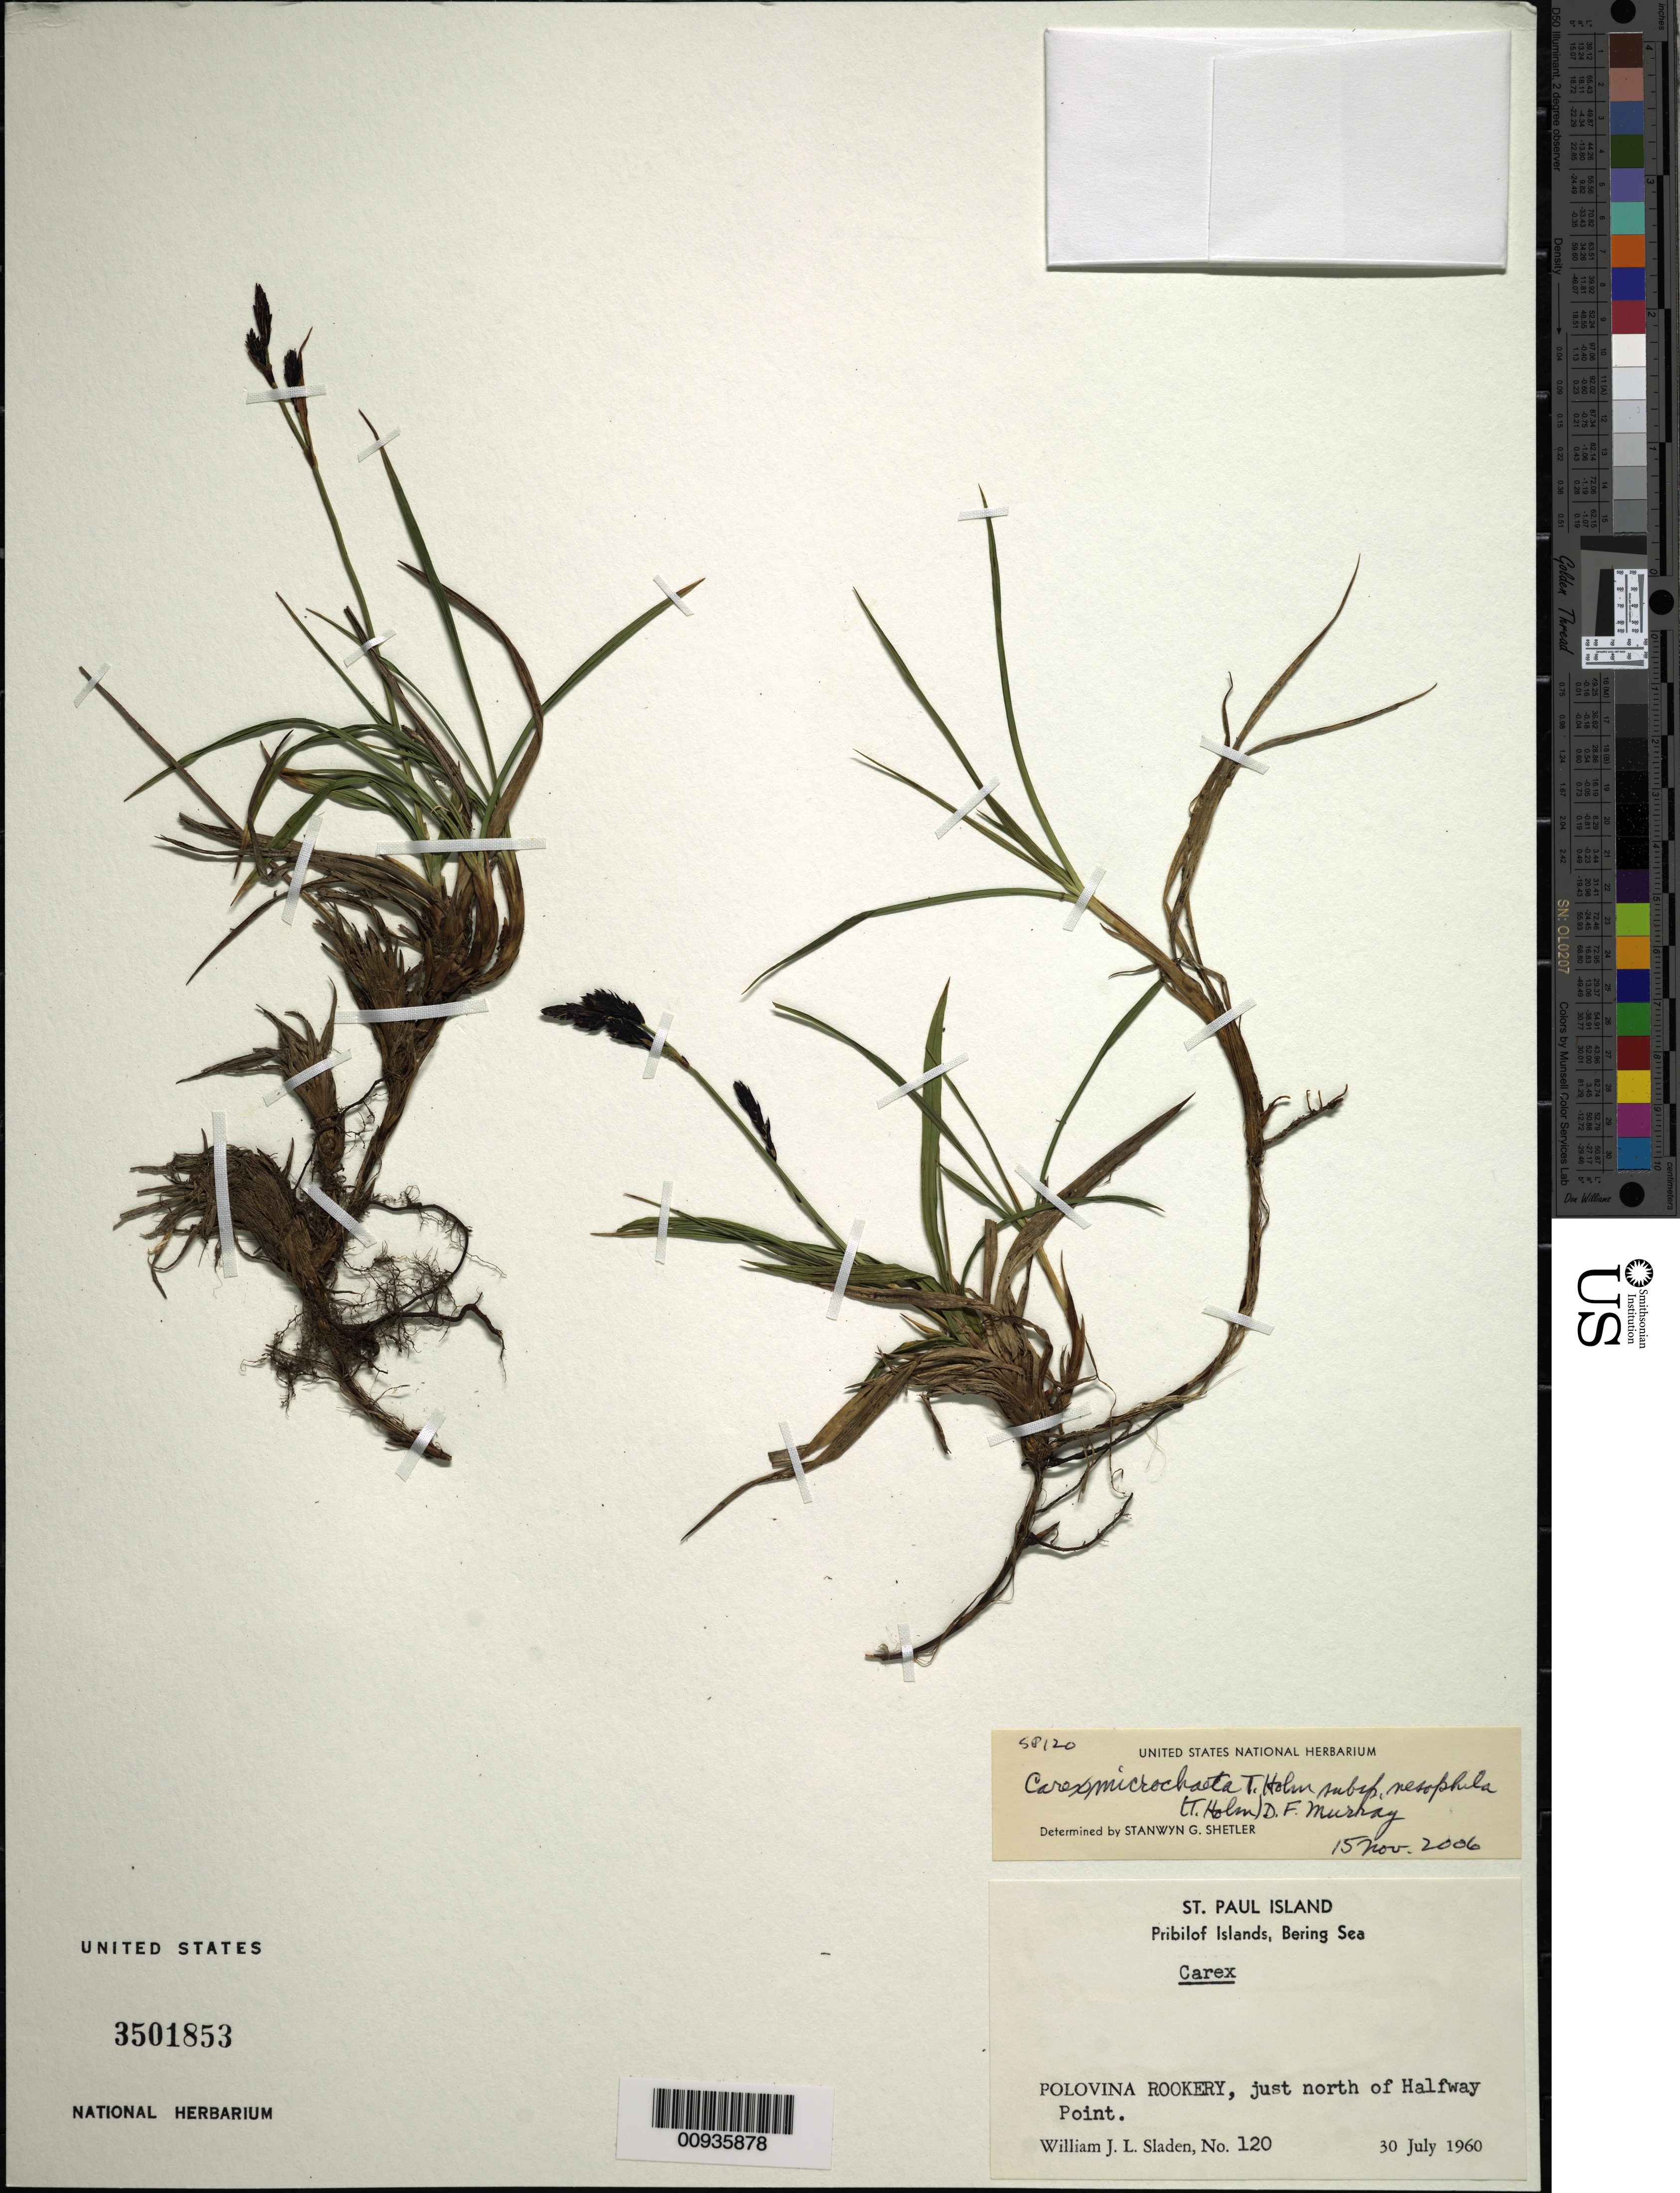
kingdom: Plantae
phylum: Tracheophyta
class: Liliopsida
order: Poales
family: Cyperaceae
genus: Carex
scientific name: Carex microchaeta subsp. nesophila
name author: (Holm) D.F. Murray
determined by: Shetler, Stanwyn G., (US), NMNH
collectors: W. Sladen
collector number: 120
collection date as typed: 30 Jul 1960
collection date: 1960-07-30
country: United States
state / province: Alaska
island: St. Paul Island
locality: St. Paul Island. Polovina Rookery, just north of Halfway Point., Bering Sea, Pribilof Islands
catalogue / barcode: US 3501853